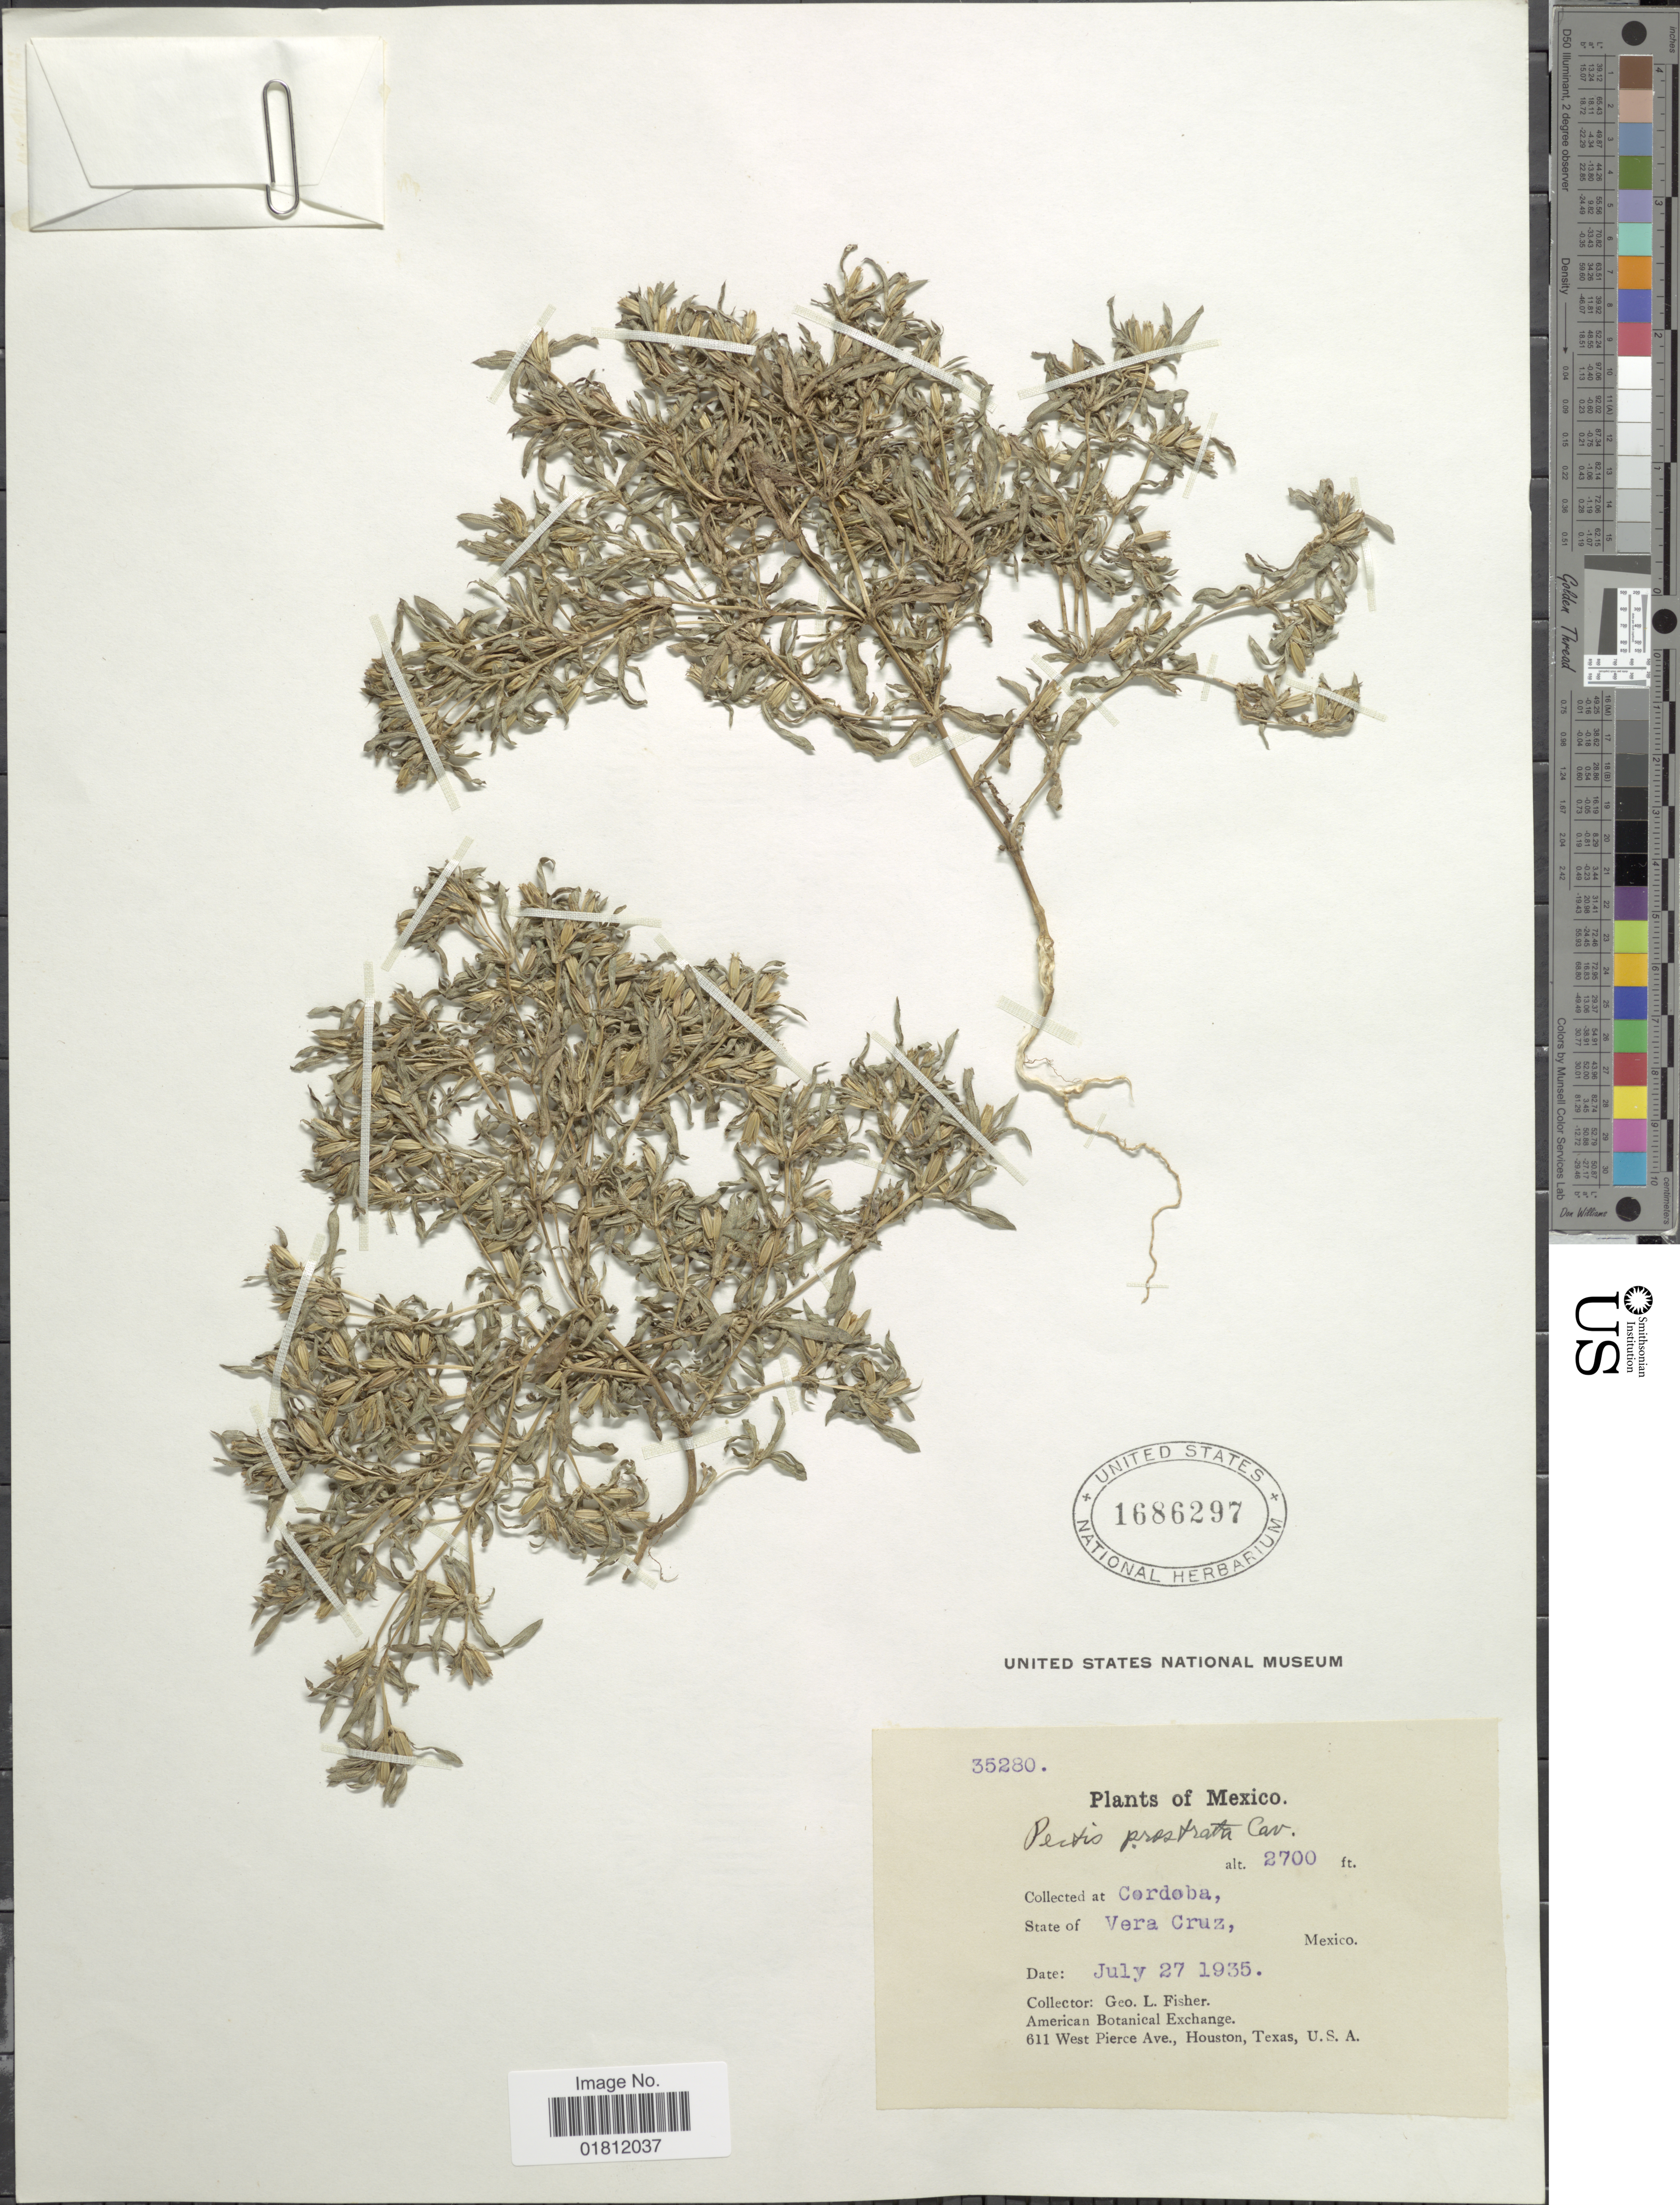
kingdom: Plantae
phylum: Tracheophyta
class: Magnoliopsida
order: Asterales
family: Asteraceae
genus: Pectis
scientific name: Pectis prostrata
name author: Cav.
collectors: G. L. Fisher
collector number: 35280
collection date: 1935-07-27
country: Mexico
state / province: Veracruz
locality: Cordoba, State of Vera Cruz.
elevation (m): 823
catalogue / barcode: US 1686297